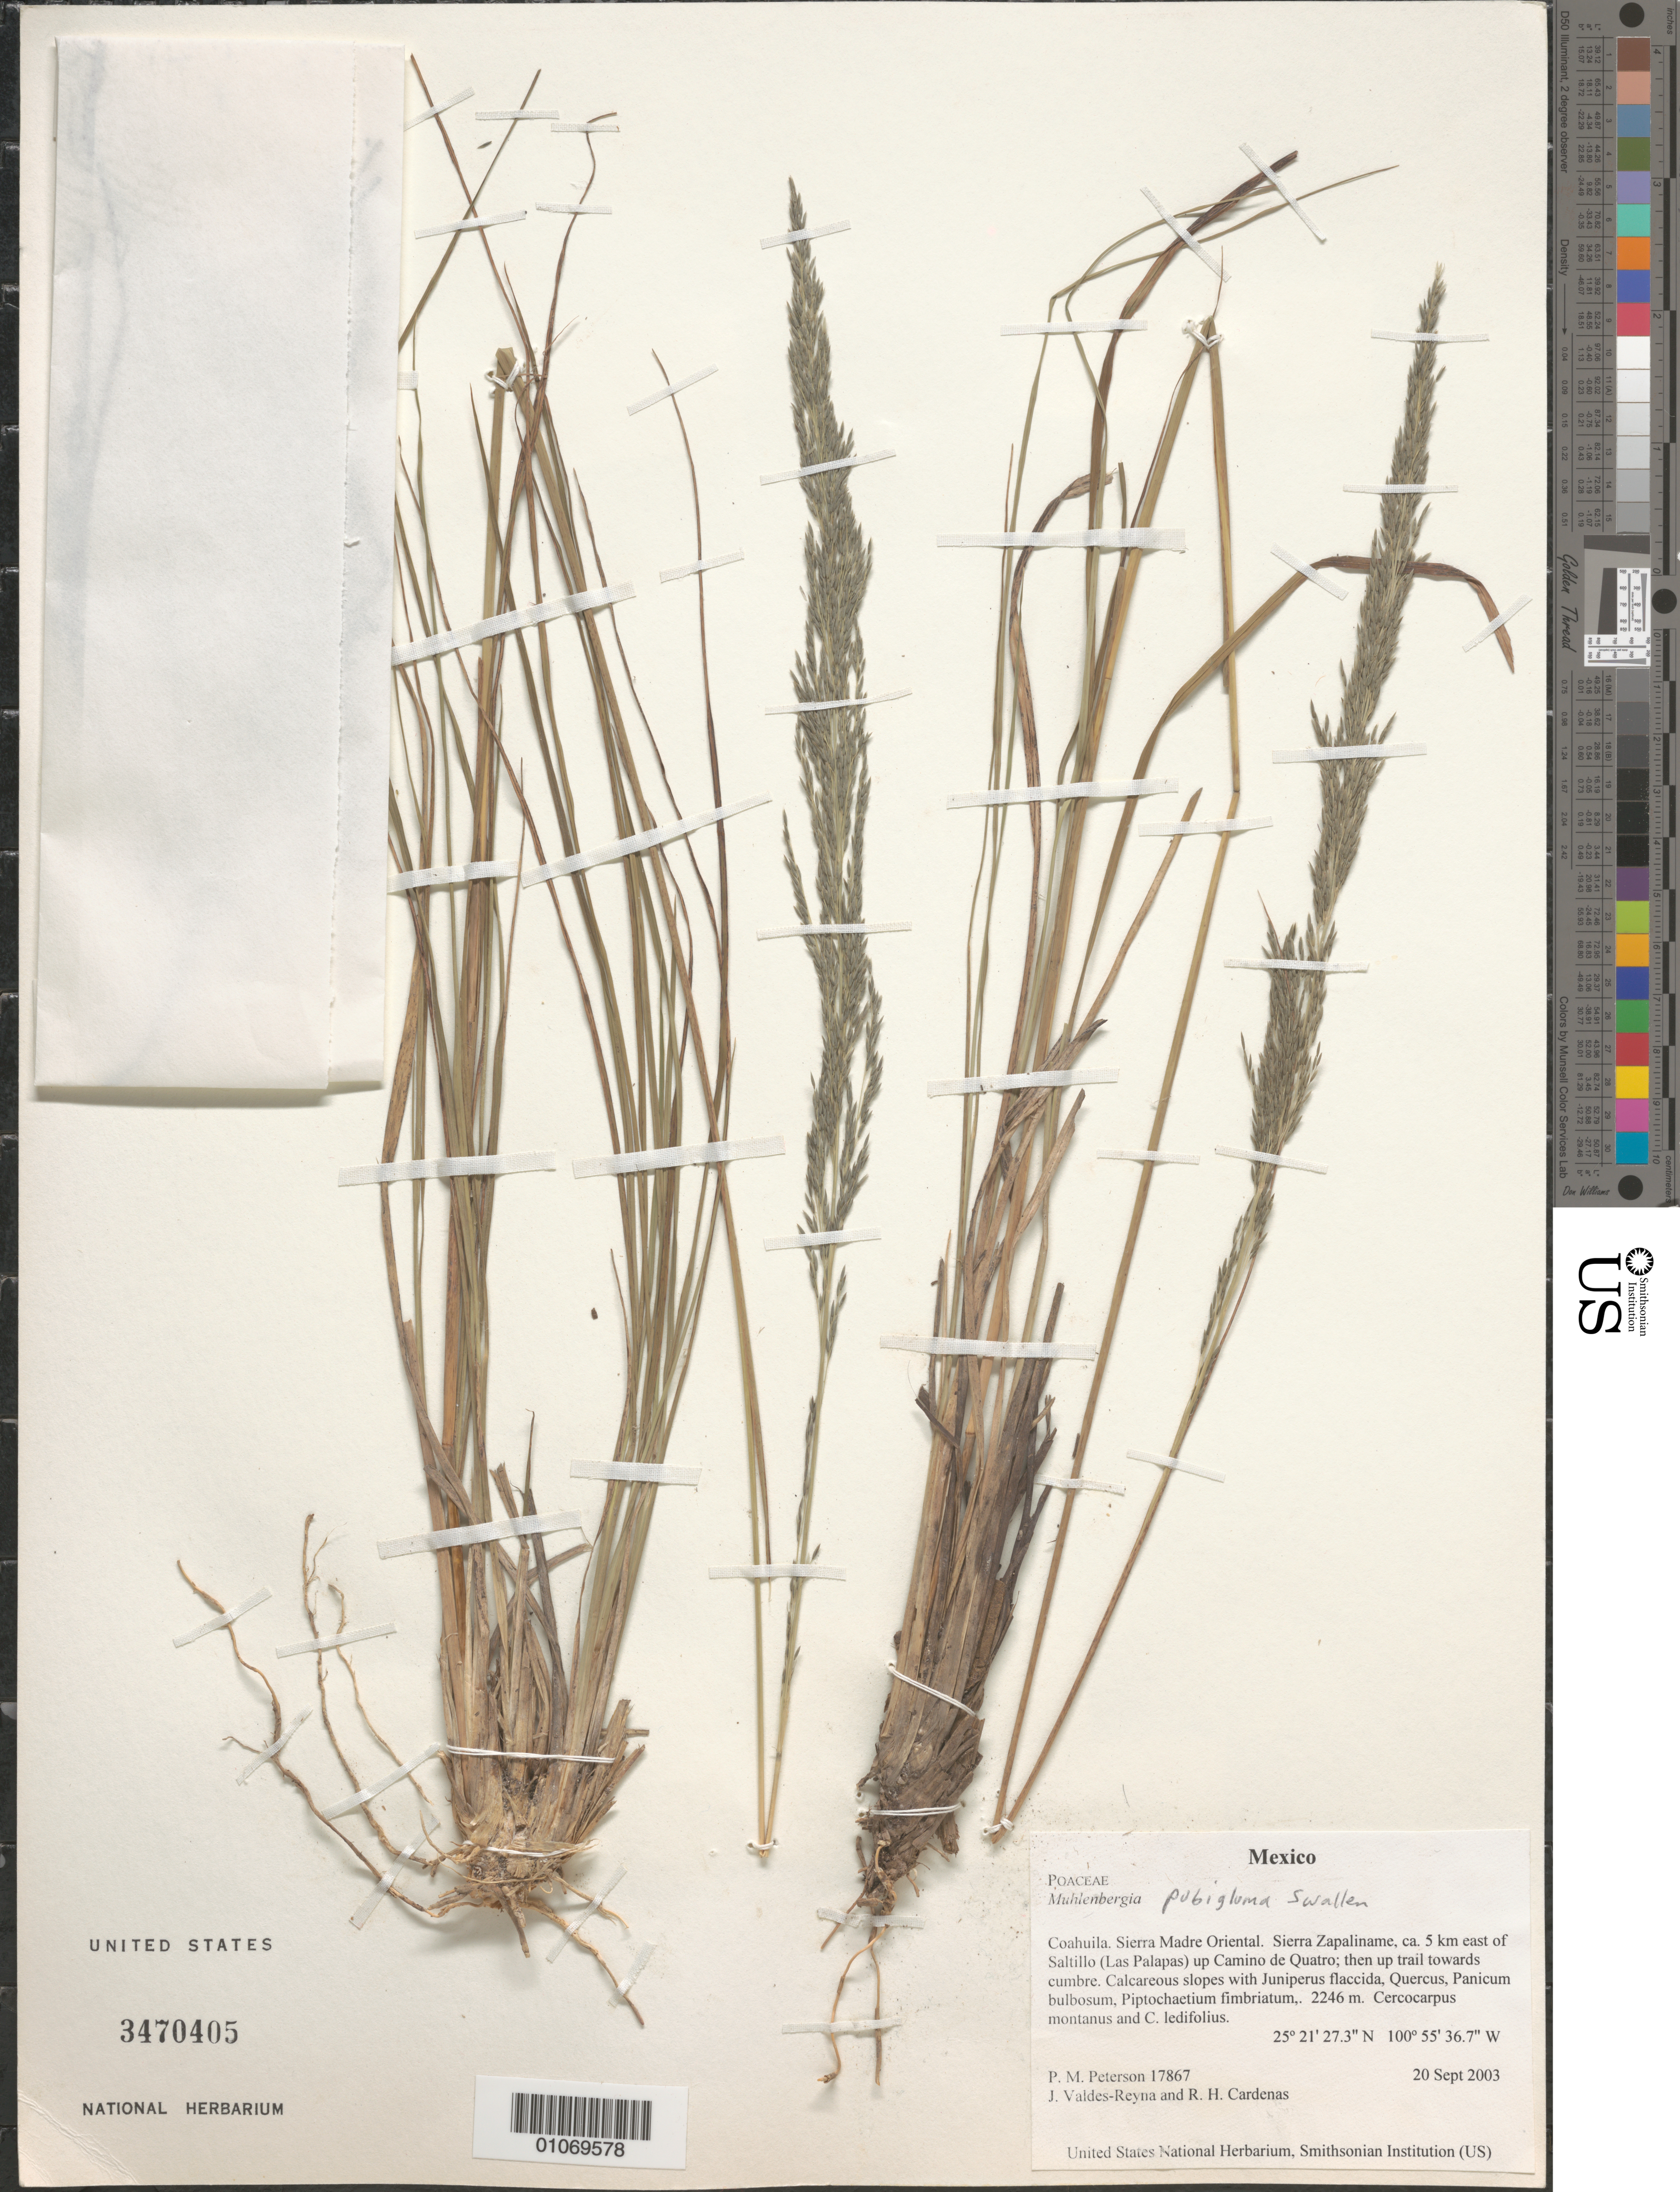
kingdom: Plantae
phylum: Tracheophyta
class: Liliopsida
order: Poales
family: Poaceae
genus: Muhlenbergia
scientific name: Muhlenbergia pubigluma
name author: Swallen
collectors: P. M. Peterson, J. Valdés-Reyna & R. Cardenas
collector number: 17867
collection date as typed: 20 Sep 2003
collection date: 2003-09-20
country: Mexico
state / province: Coahuila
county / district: Sierra Madre Oriental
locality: Sierra Zapaliname, ca. 5 km east of Saltillo (Las Palapas) up Camino de Quatro; then up trail towards cumbre. Calcareous slopes with Juniperus flaccida, Quercus, Panicum bulbosum, Piptochaetium fimbriatum,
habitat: Cercocarpus montanus and C. ledifolius.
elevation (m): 2246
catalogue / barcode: US 3470405